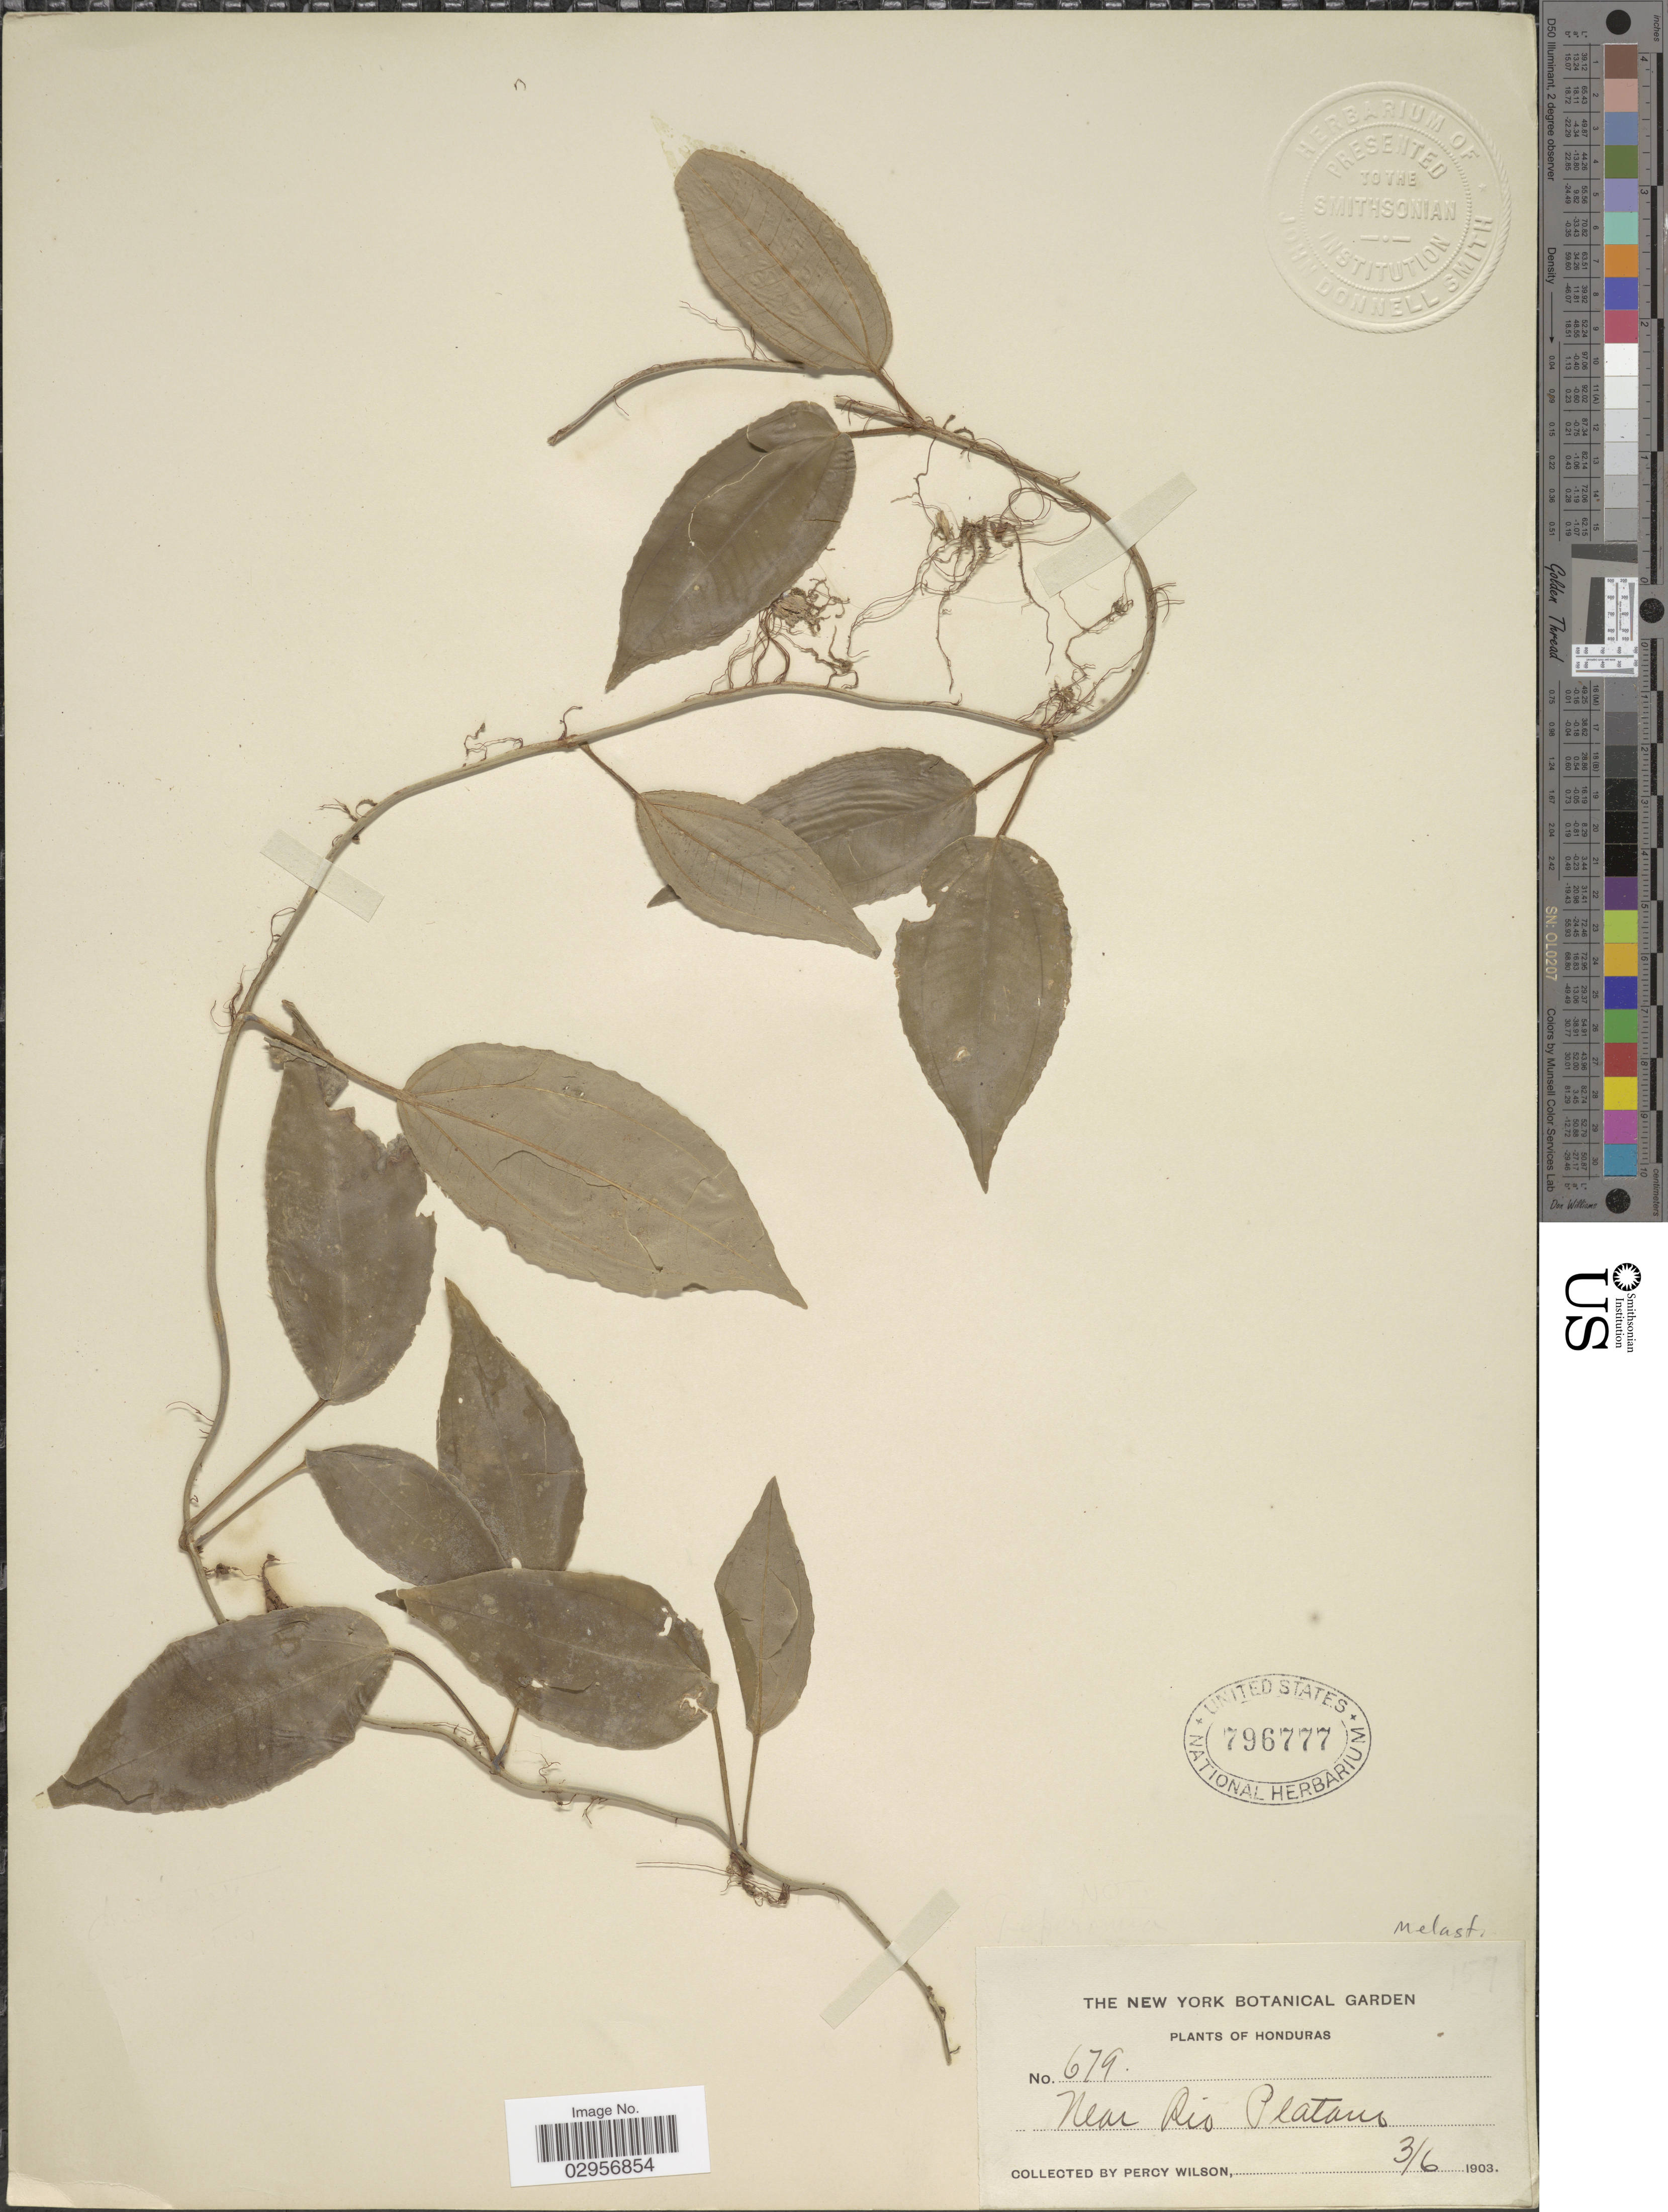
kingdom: Plantae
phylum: Tracheophyta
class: Magnoliopsida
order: Myrtales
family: Melastomataceae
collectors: P. Wilson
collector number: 679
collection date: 1903-06-03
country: Honduras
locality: Near Rio Platano.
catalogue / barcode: US 796777